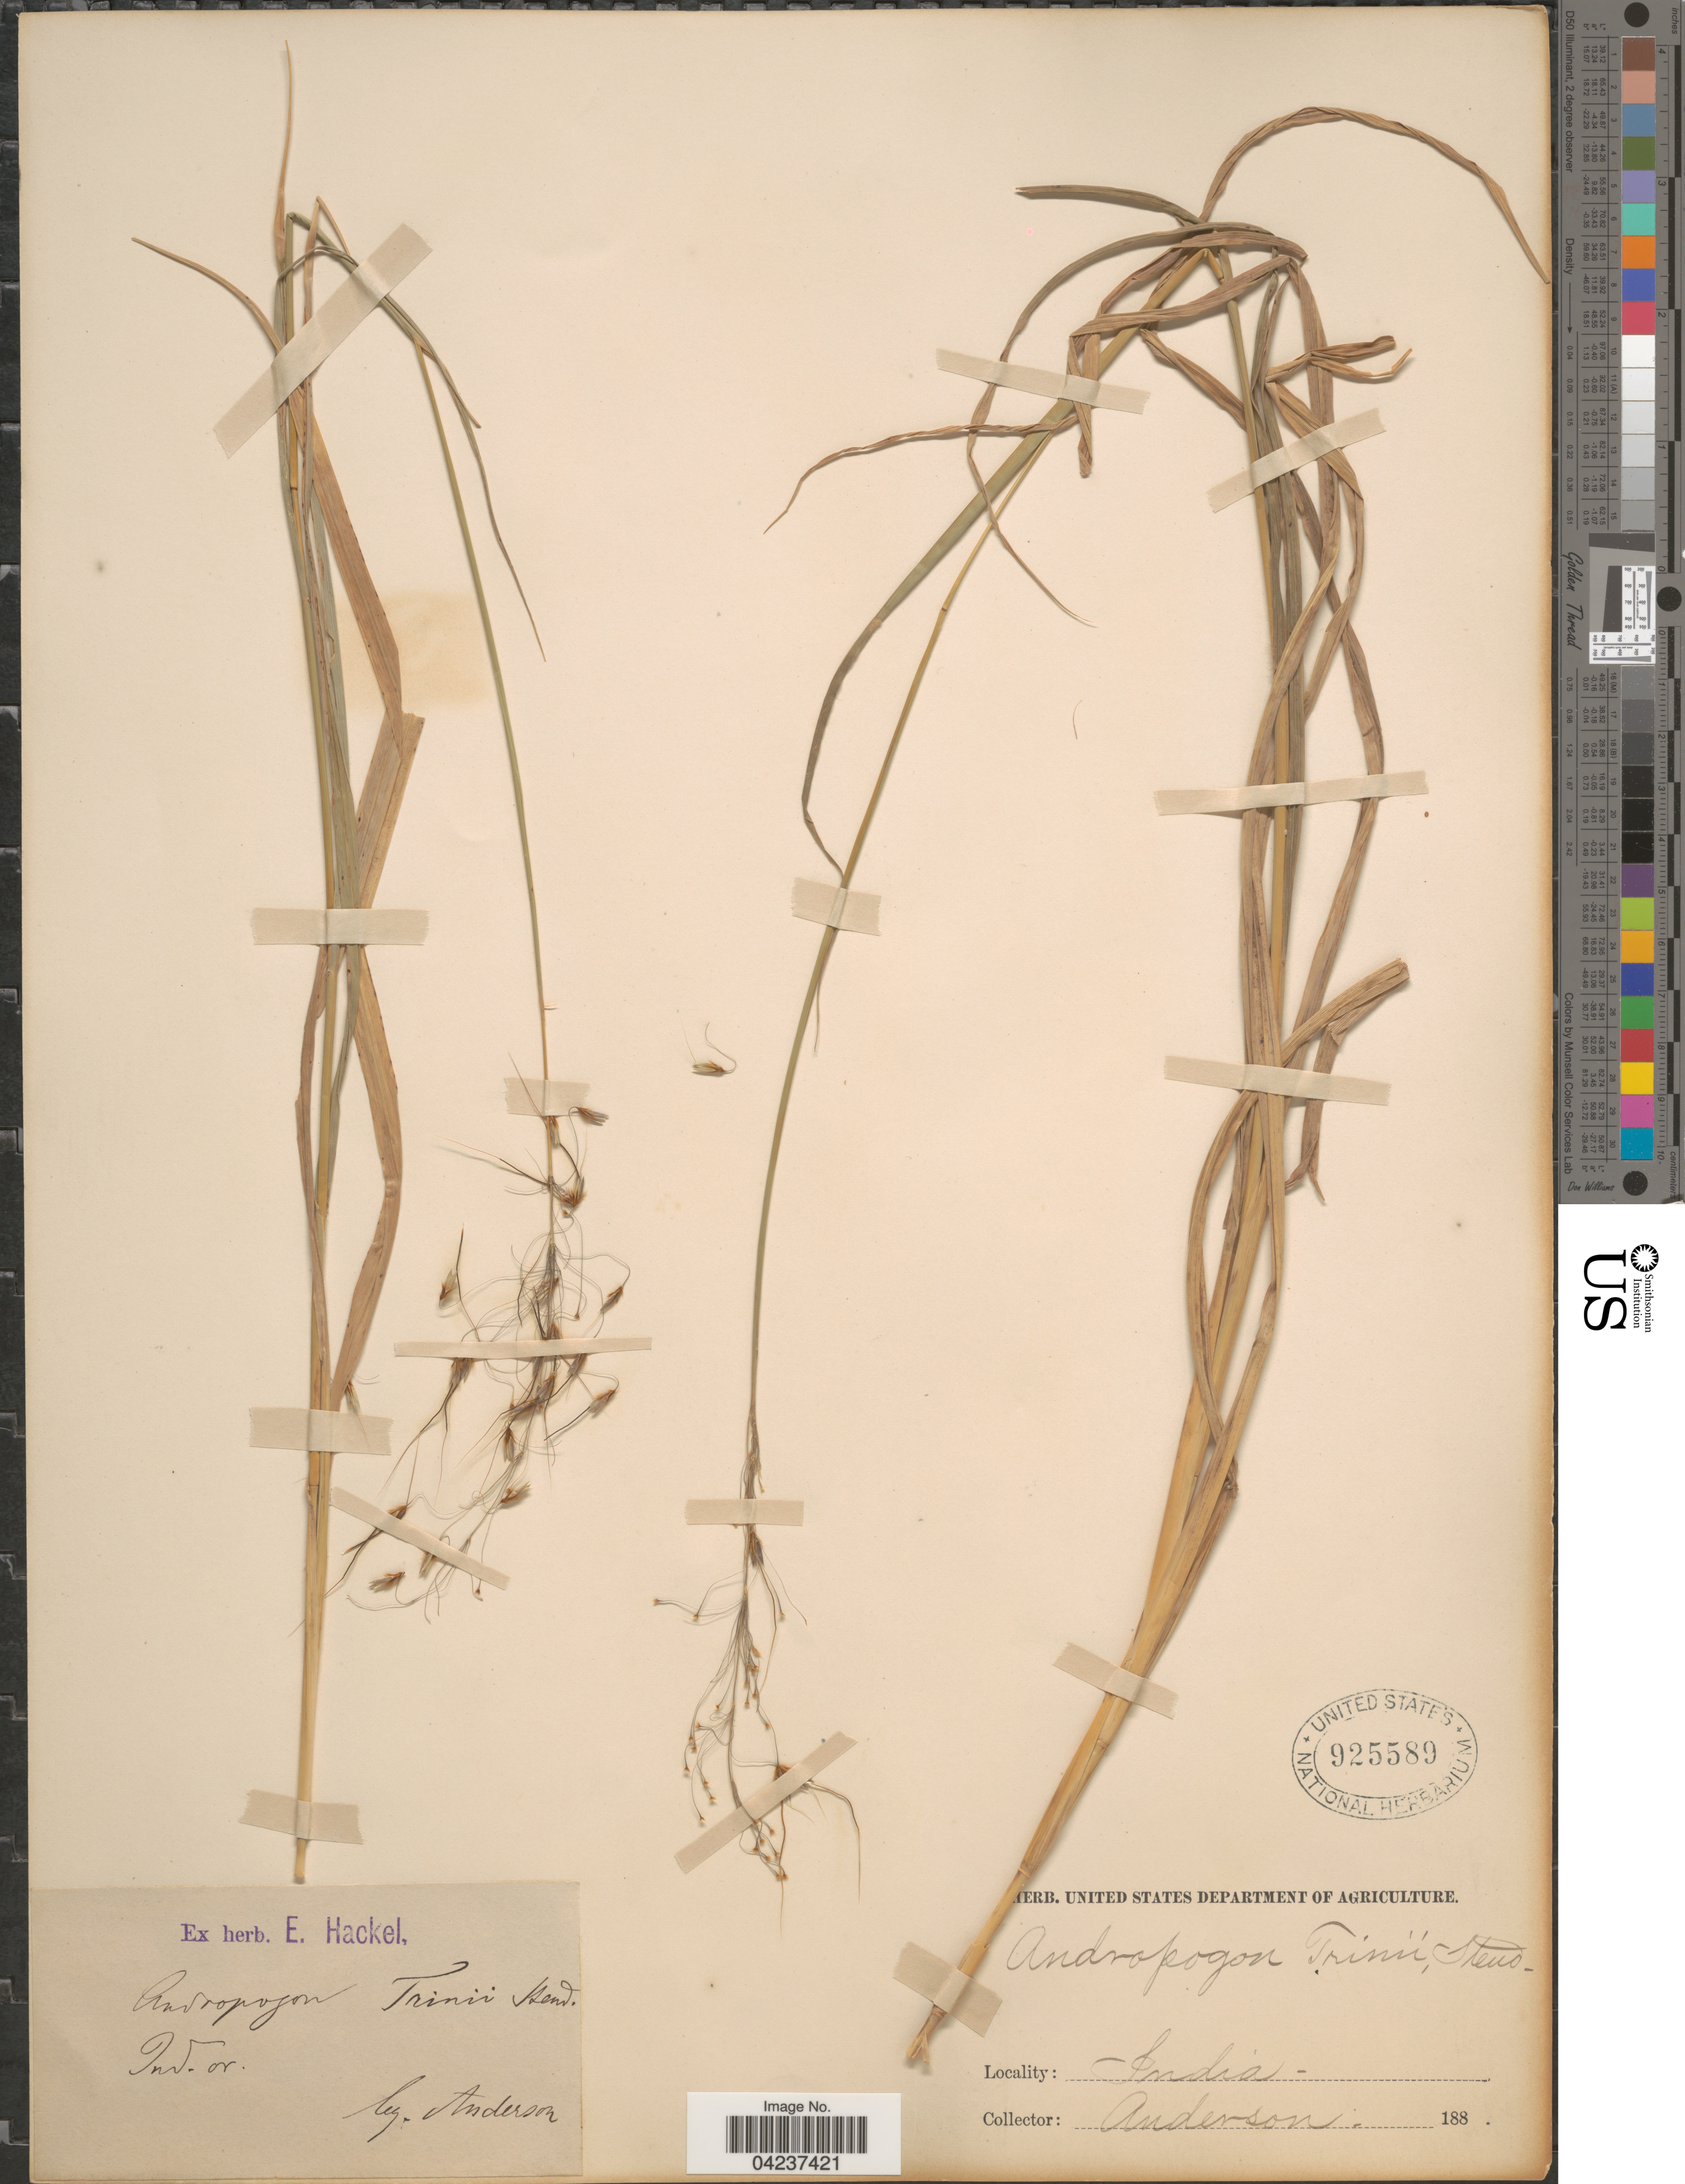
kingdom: Plantae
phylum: Tracheophyta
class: Liliopsida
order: Poales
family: Poaceae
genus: Chrysopogon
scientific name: Chrysopogon serrulatus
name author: Trin.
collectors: -- Anderson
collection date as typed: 188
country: India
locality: Ind. or.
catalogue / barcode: US 925589